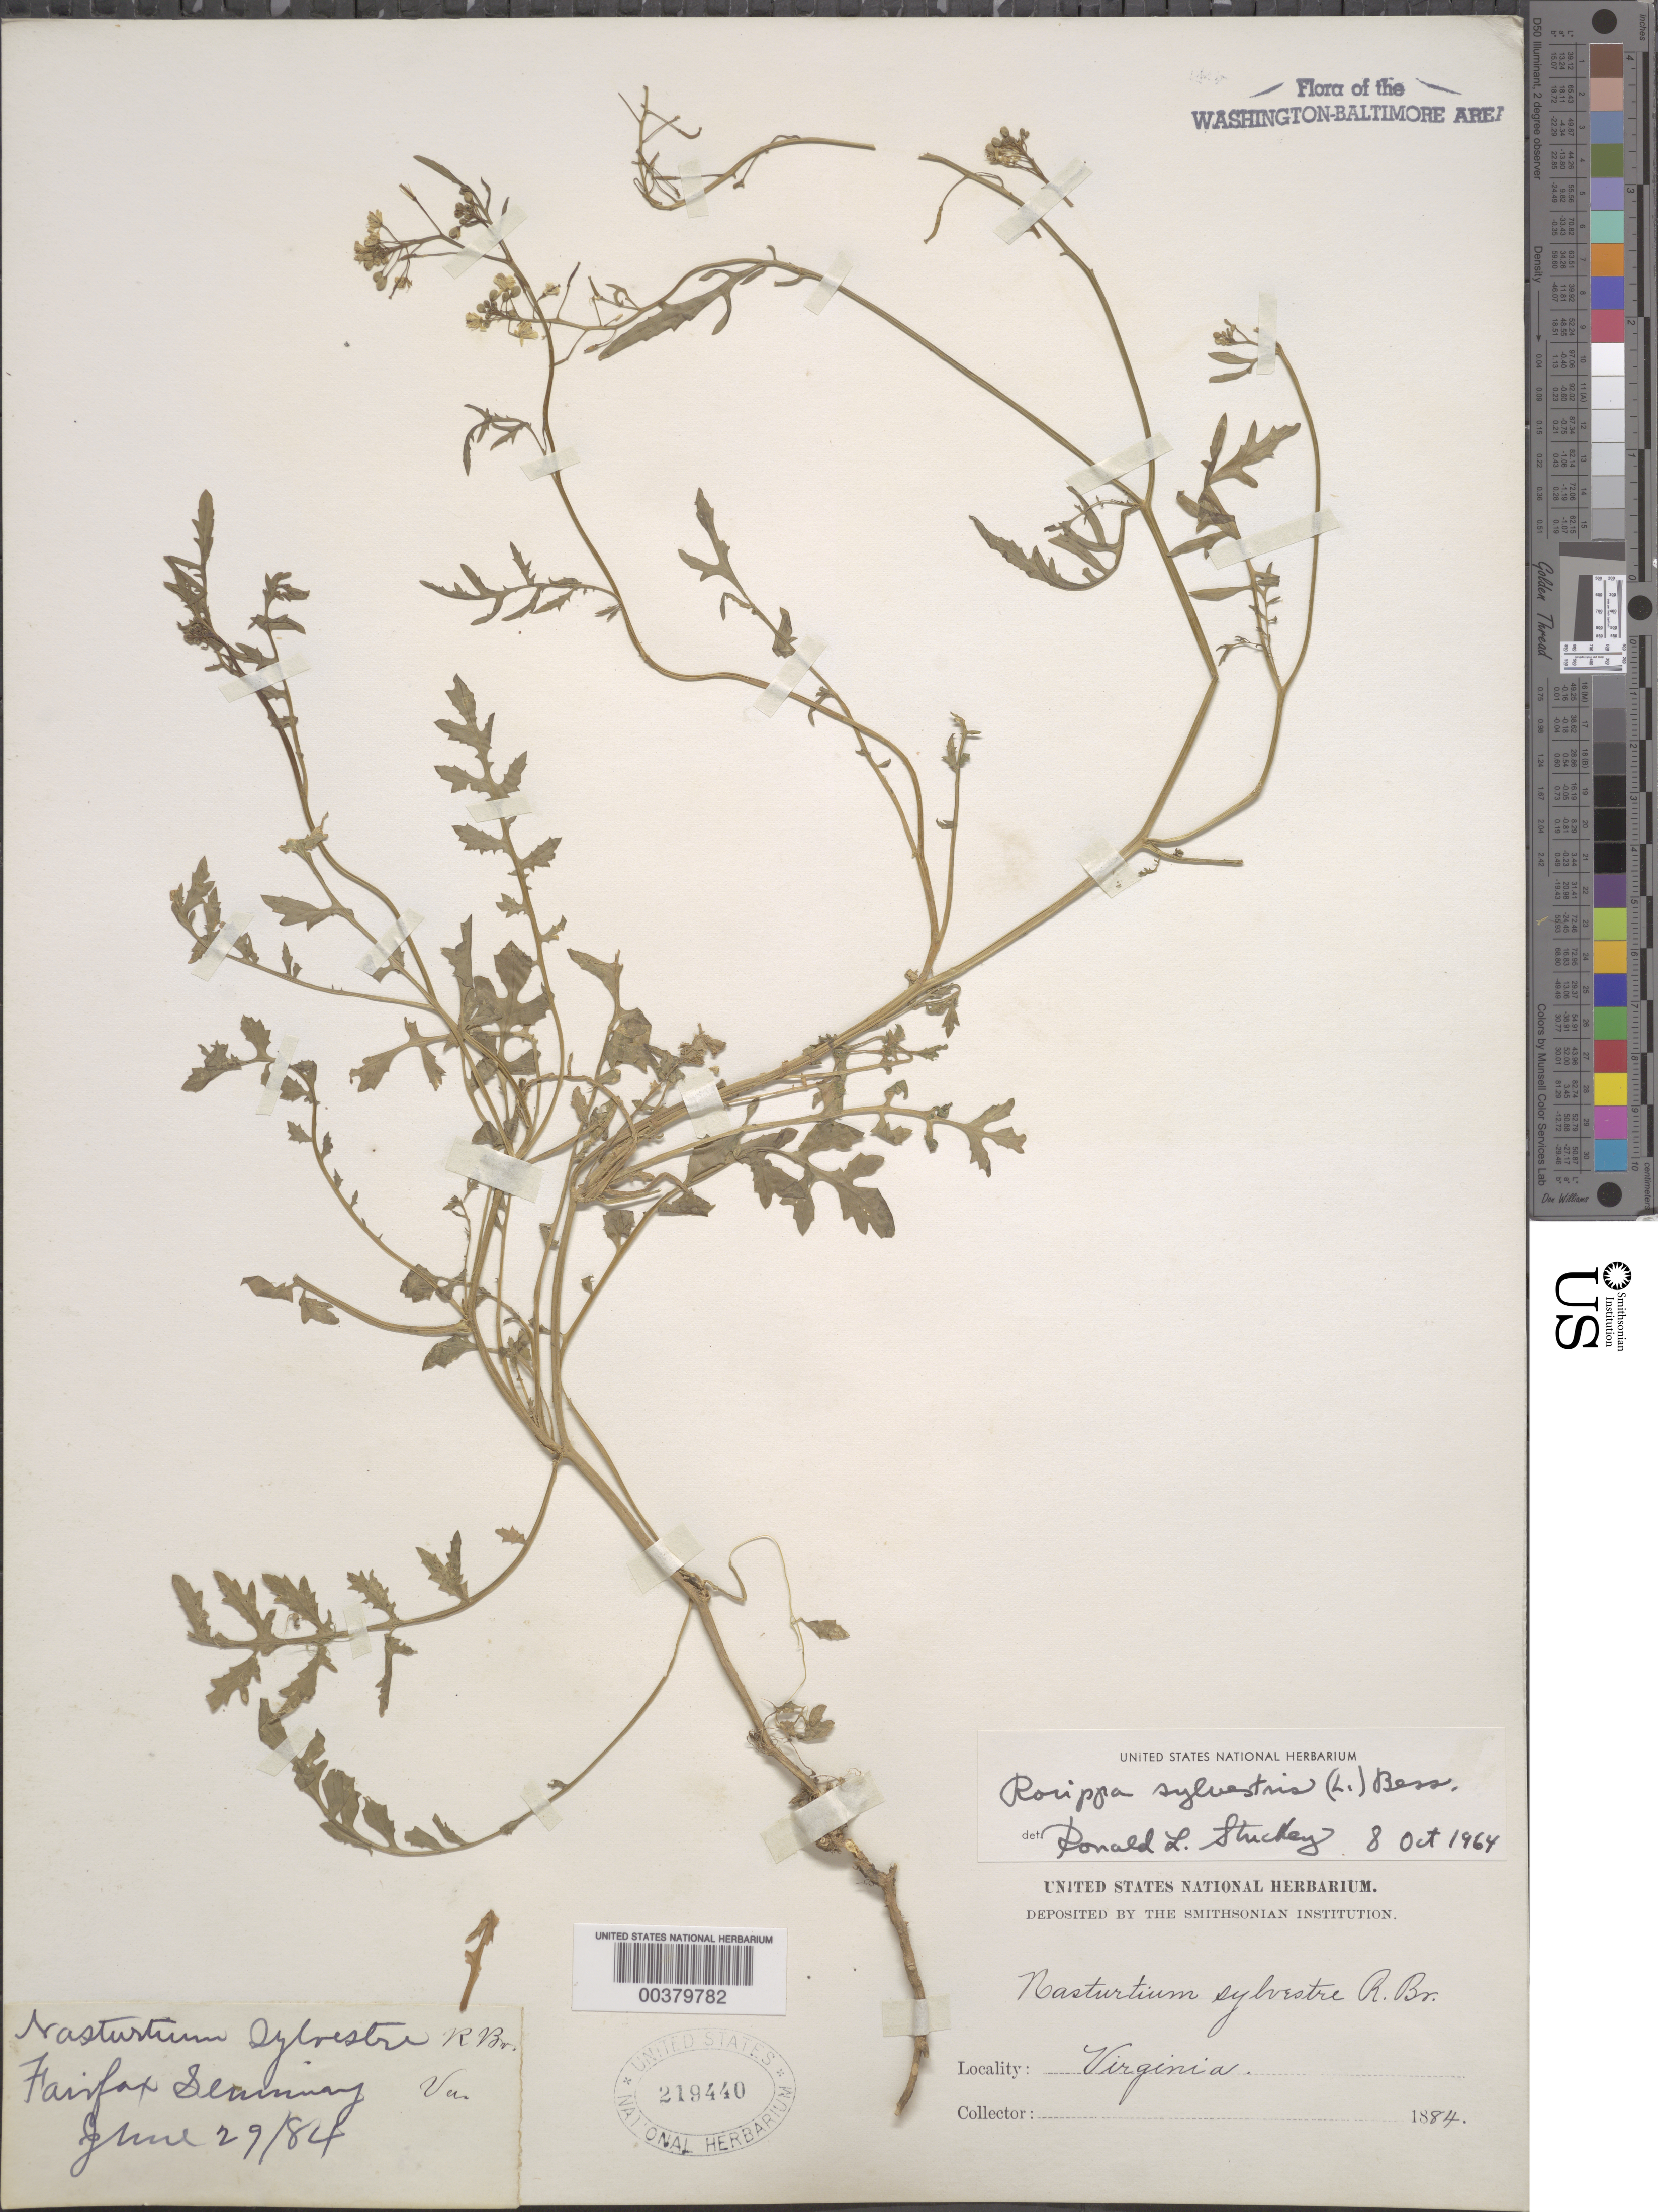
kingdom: Plantae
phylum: Tracheophyta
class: Magnoliopsida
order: Brassicales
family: Brassicaceae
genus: Rorippa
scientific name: Rorippa sylvestris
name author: (L.) Besser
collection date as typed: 29 Jun 1884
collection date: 1884-06-29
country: United States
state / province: Virginia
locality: Fairfax Seminary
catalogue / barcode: US 219440